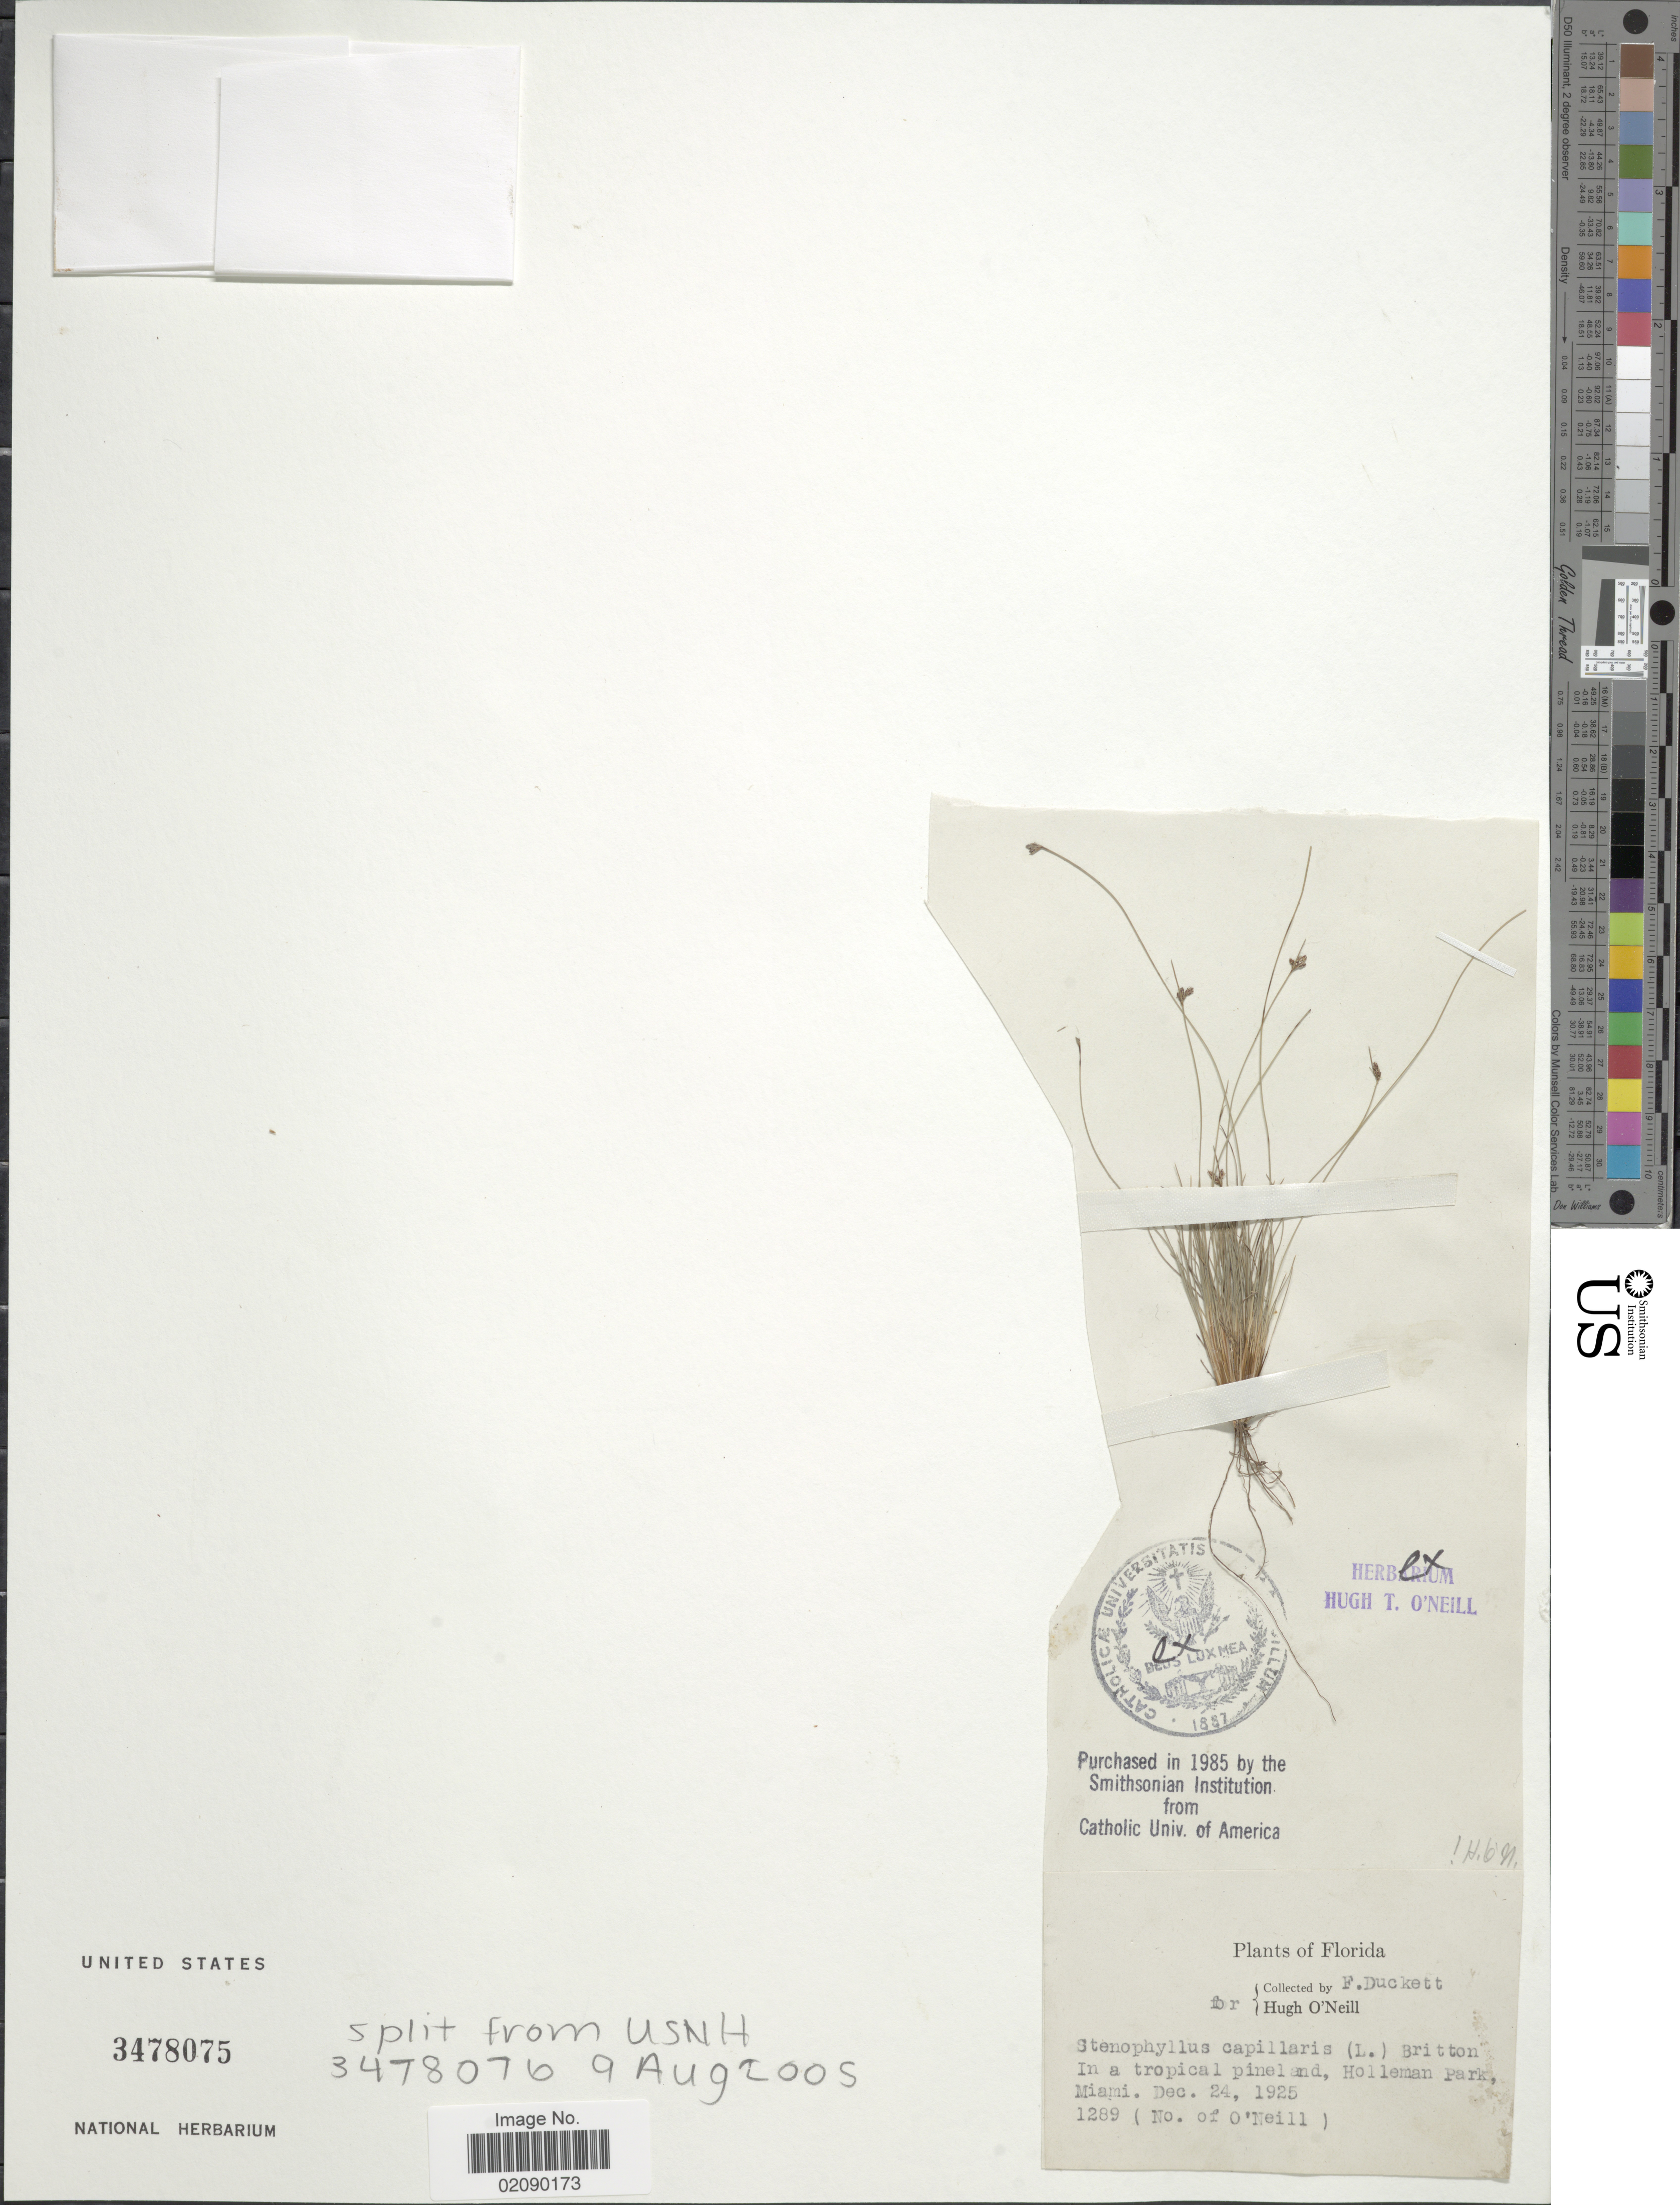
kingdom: Plantae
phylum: Tracheophyta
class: Liliopsida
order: Poales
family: Cyperaceae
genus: Bulbostylis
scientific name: Bulbostylis capillaris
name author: (L.) Kunth ex C.B. Clarke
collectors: F. Duckett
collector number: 1289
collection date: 1925-12-24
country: United States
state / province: Florida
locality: In a tropical pineland, Hollerman Park, Miami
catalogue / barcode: US 3478075